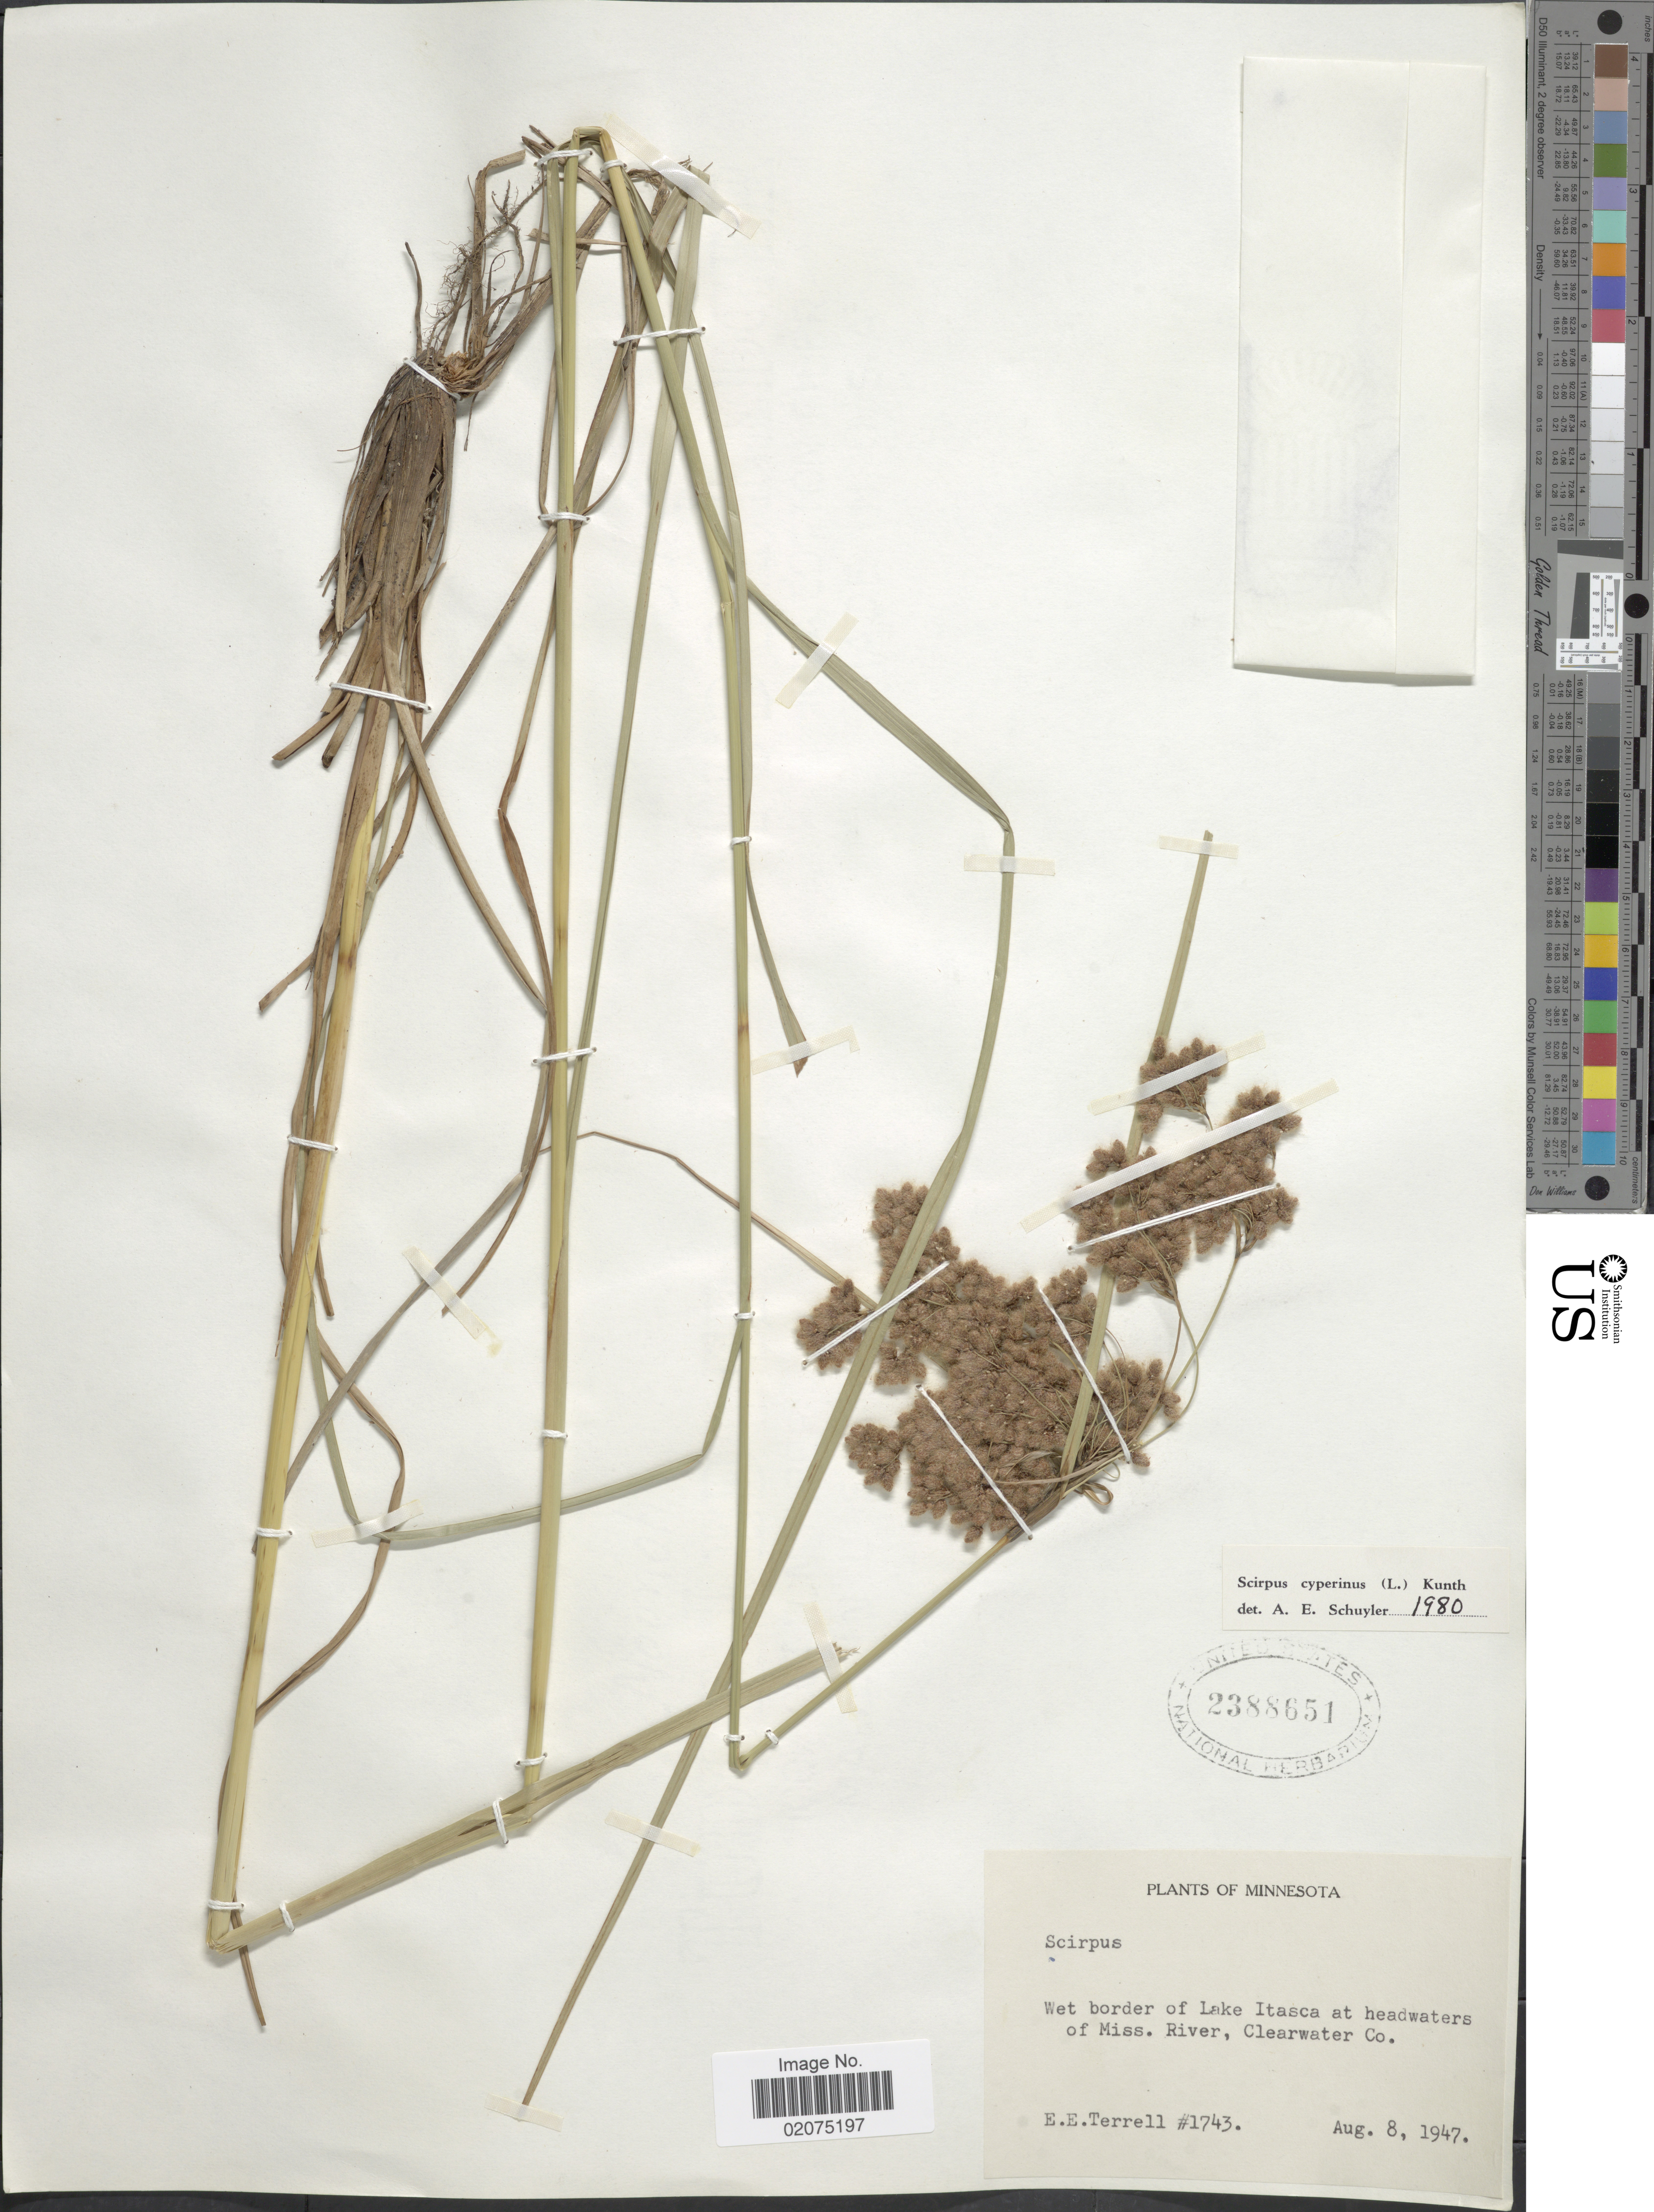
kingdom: Plantae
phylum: Tracheophyta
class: Liliopsida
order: Poales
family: Cyperaceae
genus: Scirpus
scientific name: Scirpus cyperinus (L.) Kunth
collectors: E. E. Terrell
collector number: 1743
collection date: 1947-08-08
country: United States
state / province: Minnesota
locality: Wet border of Lake Itasca at headwaters of Miss. River, Clearwater Co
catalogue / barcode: US 2388651